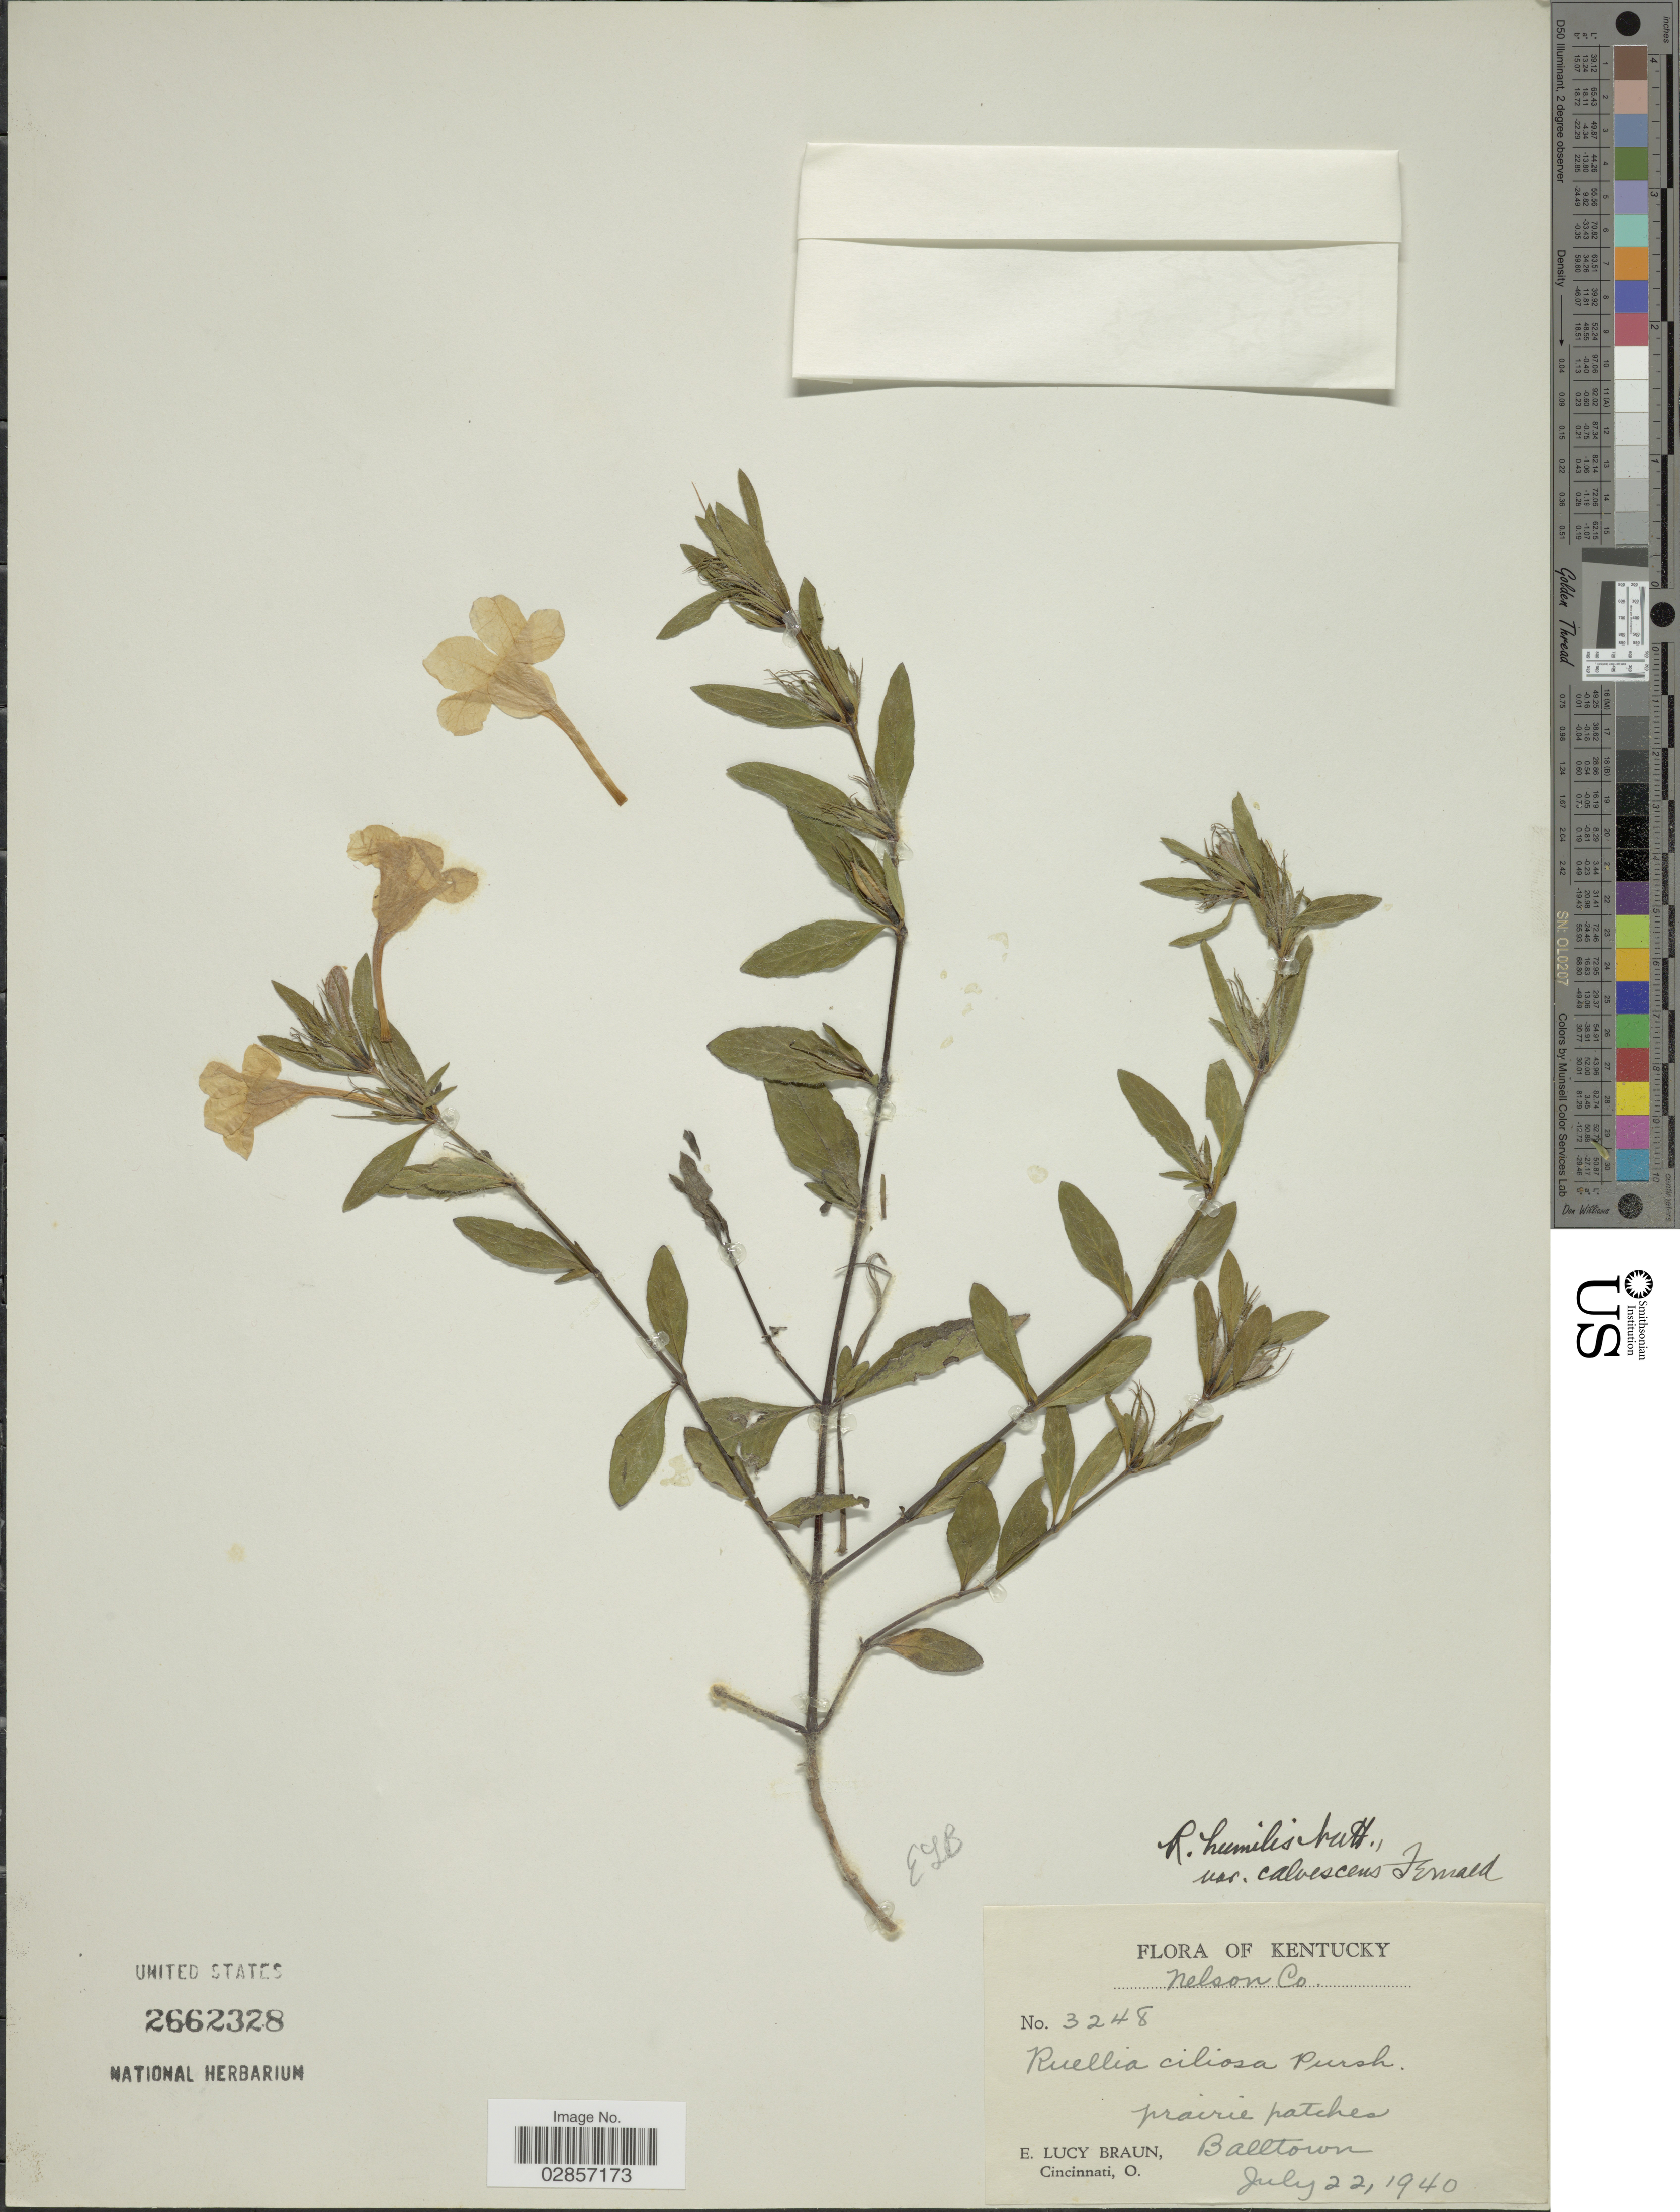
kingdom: Plantae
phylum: Tracheophyta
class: Magnoliopsida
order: Lamiales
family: Acanthaceae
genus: Ruellia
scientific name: Ruellia humilis var. calvescens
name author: Fernald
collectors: E. L. Braun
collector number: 3248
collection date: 1940-07-22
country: United States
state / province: Kentucky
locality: Nelson Co., Balltown.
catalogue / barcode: US 2662328